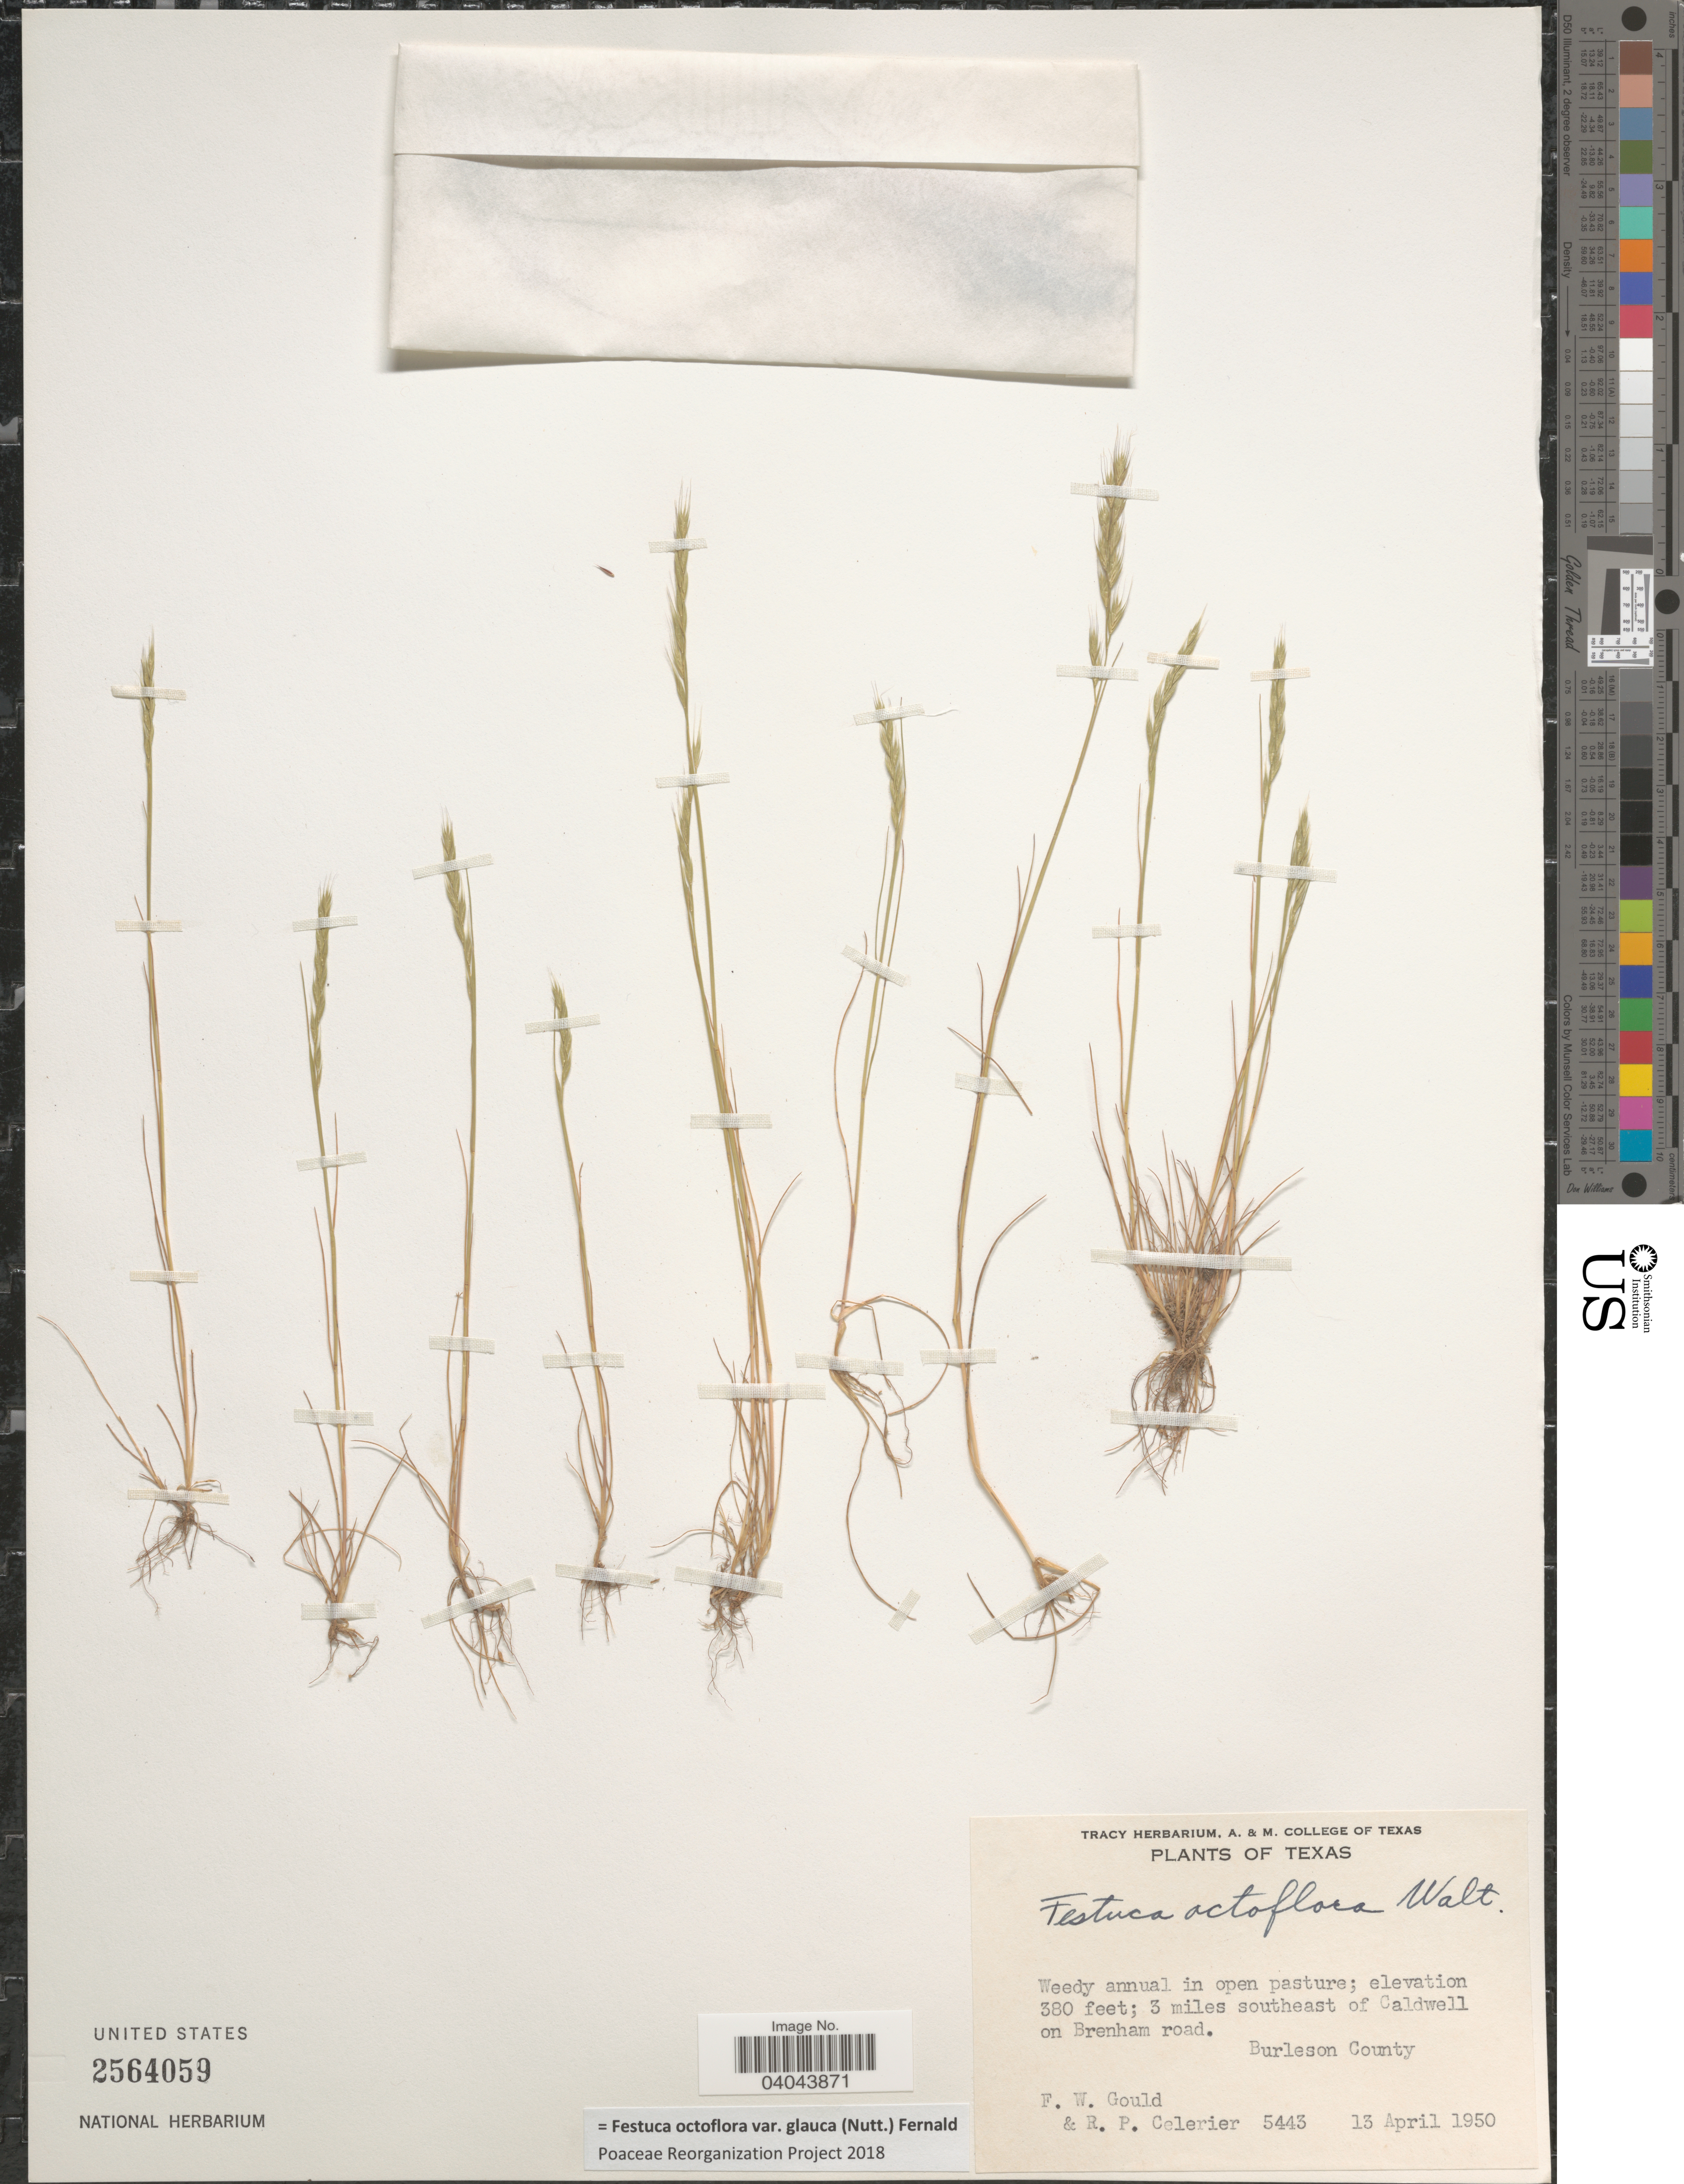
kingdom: Plantae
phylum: Tracheophyta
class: Liliopsida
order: Poales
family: Poaceae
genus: Festuca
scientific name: Festuca octoflora var. glauca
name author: (Nutt.) Fernald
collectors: F. W. Gould & R. Celerier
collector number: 5443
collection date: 1950-04-13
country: United States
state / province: Texas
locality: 3 miles southeast of Caldwell on Brenham road. Burleson County.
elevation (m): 116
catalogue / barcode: US 2564059